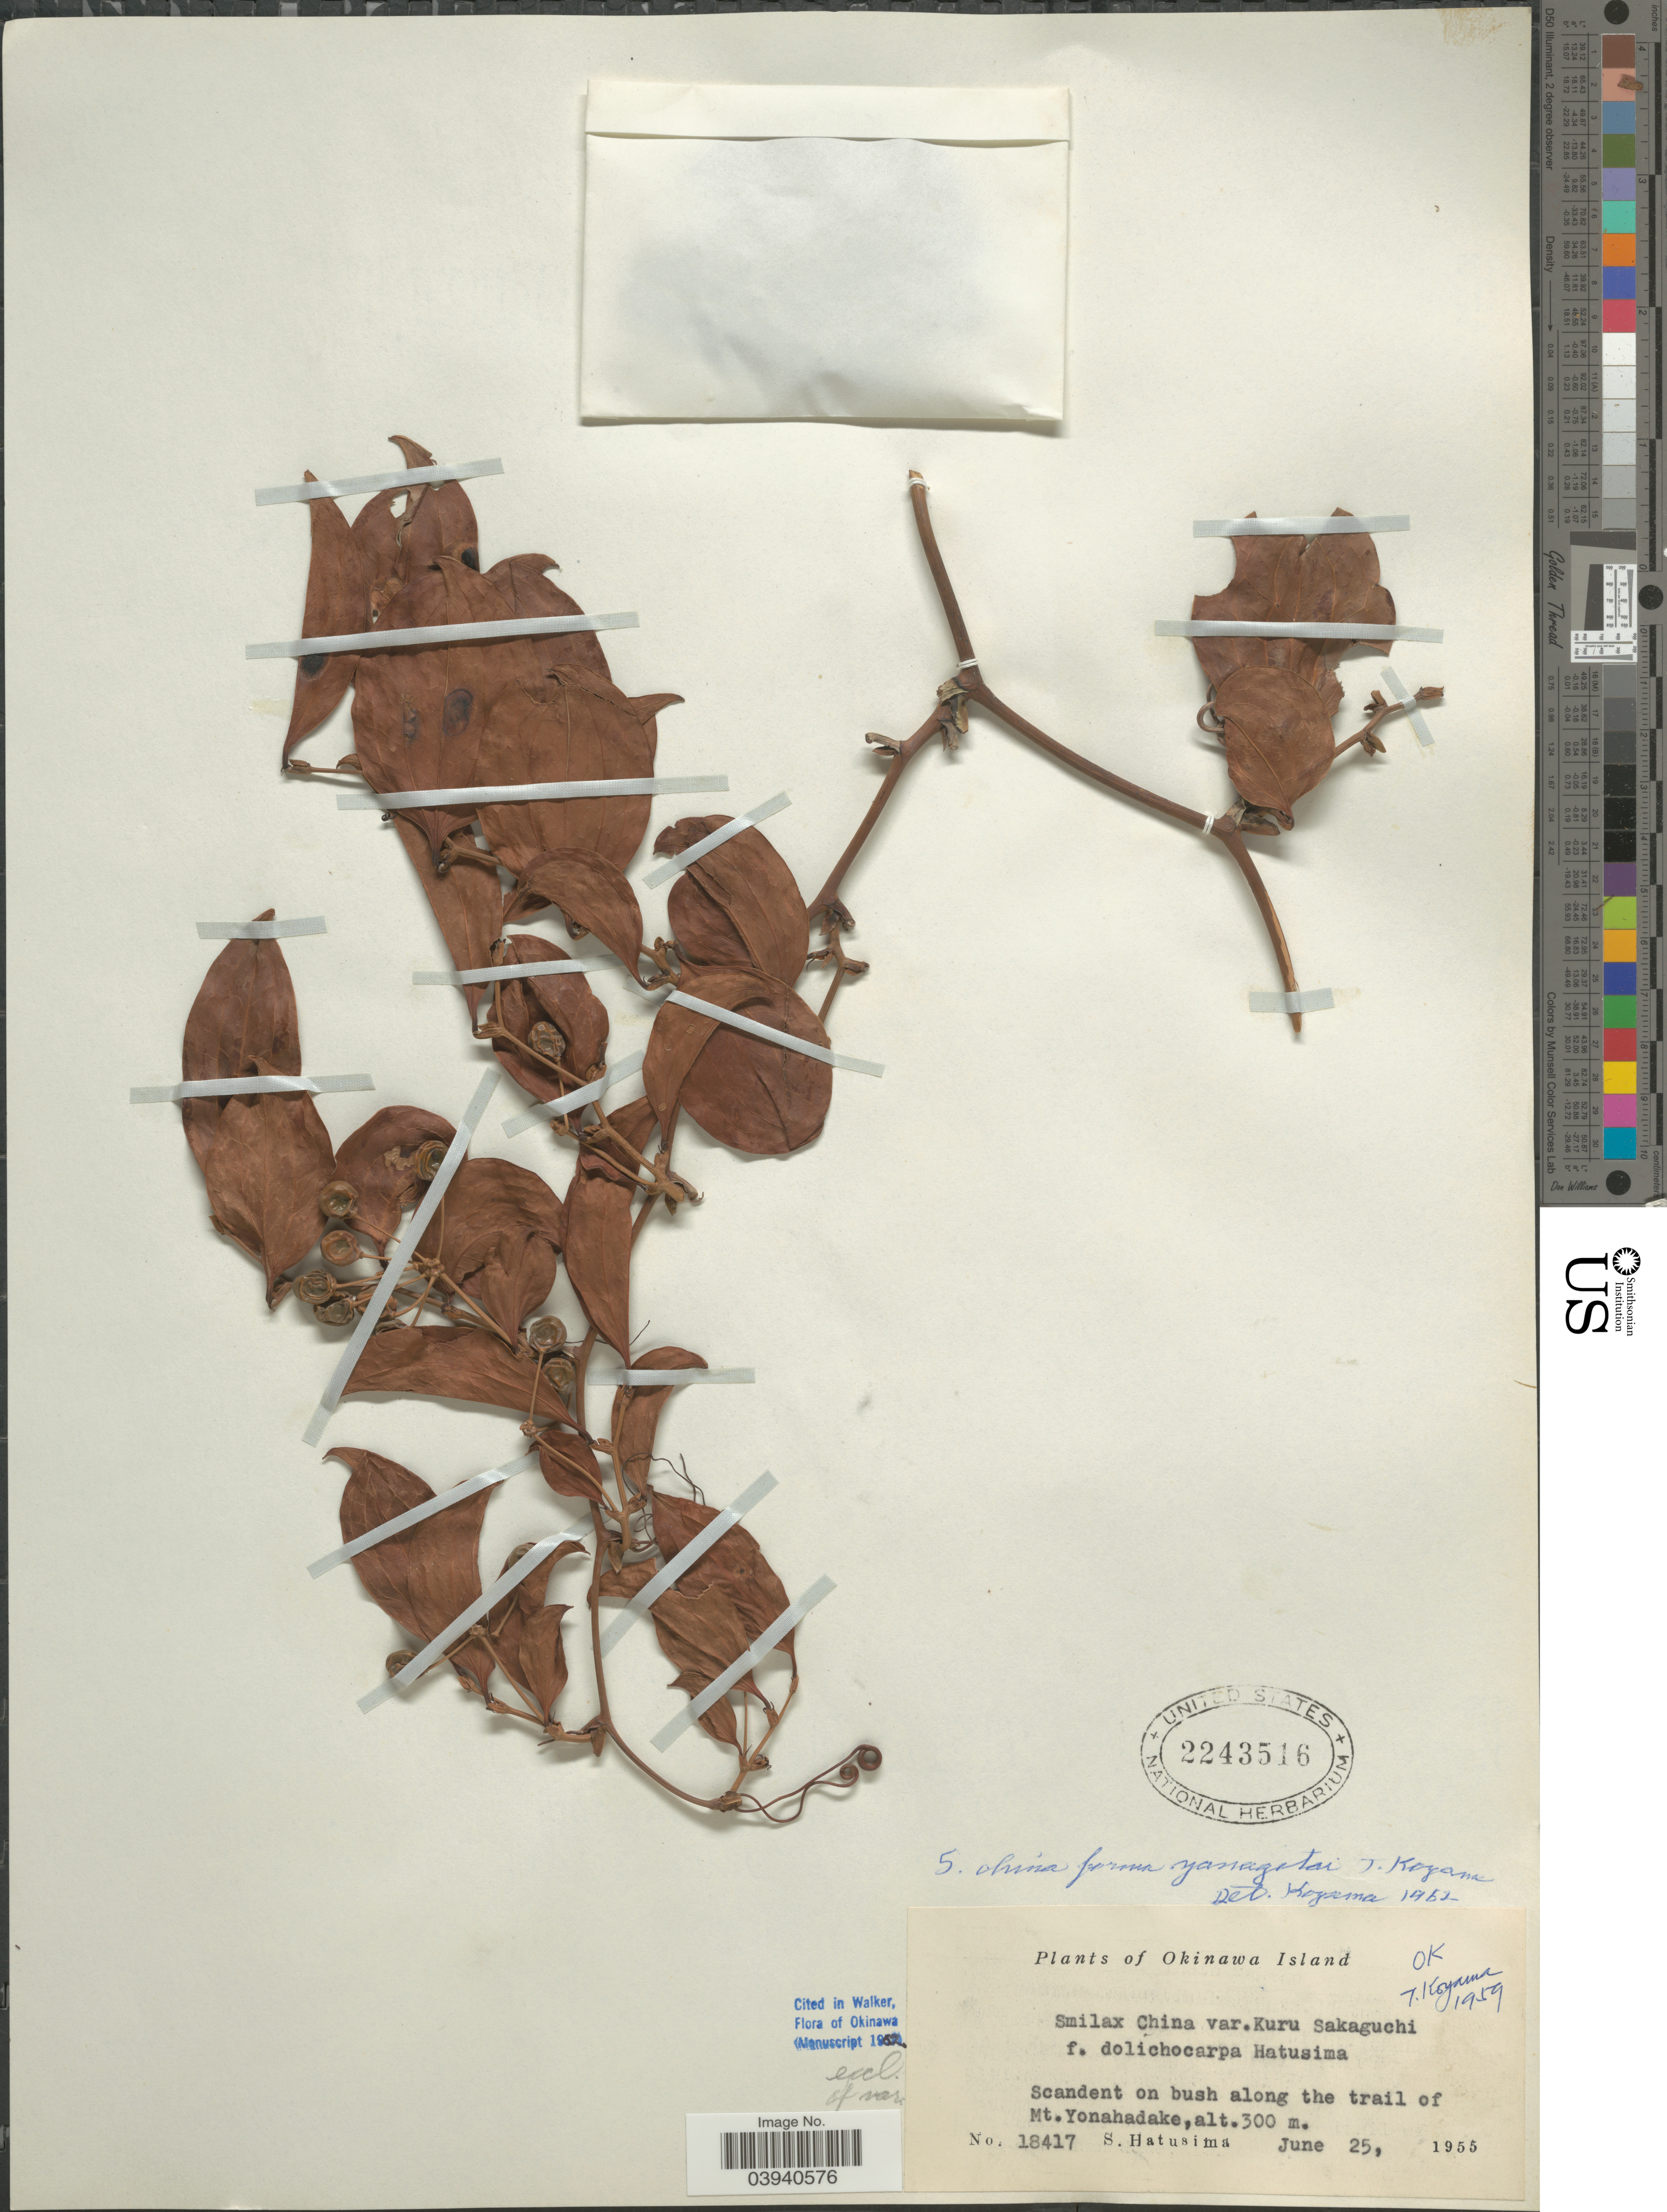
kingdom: Plantae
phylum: Tracheophyta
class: Liliopsida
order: Liliales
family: Smilacaceae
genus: Smilax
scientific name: Smilax china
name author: L.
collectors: S. Hatusima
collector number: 18417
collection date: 1955-06-25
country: Japan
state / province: Okinawa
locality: Okinawa Island. Along the trail of Mt.Yonahadake.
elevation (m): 300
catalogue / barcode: US 2243516